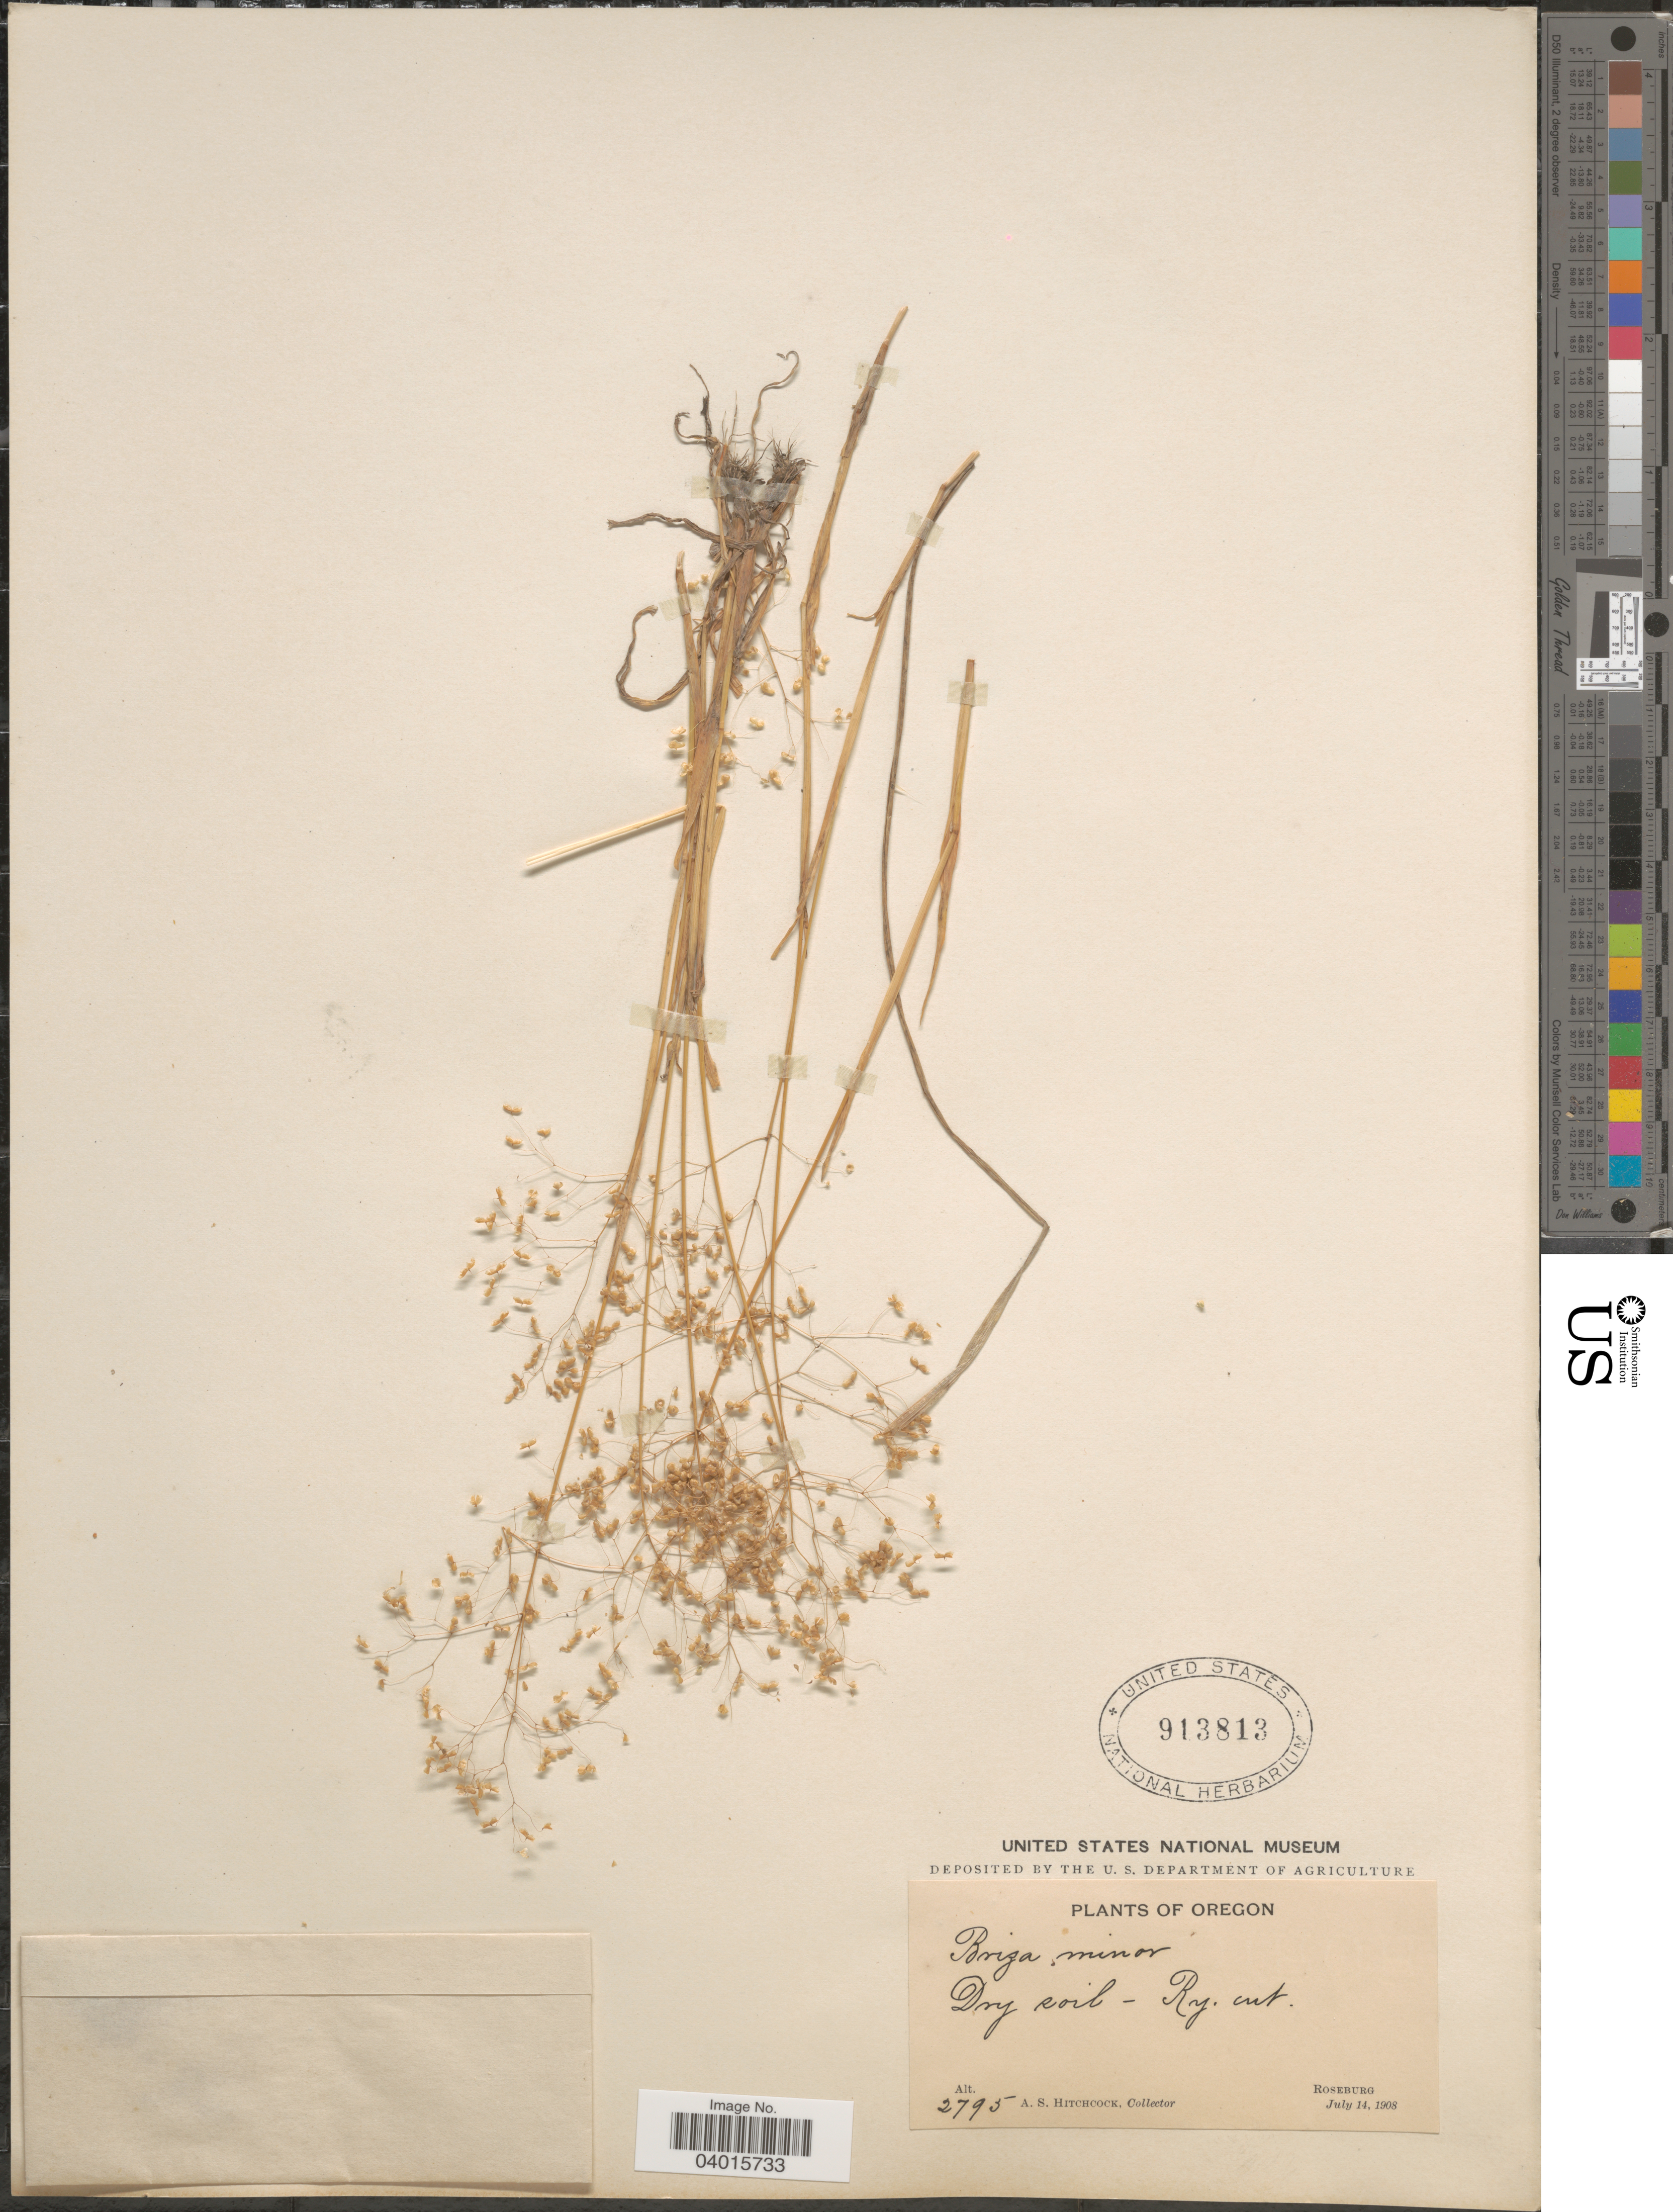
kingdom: Plantae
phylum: Tracheophyta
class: Liliopsida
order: Poales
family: Poaceae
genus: Briza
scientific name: Briza minor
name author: L.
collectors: A. S. Hitchcock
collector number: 2795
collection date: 1908-07-14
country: United States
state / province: Oregon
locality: Dry soil - Ry. cut. Roseburg.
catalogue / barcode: US 913813